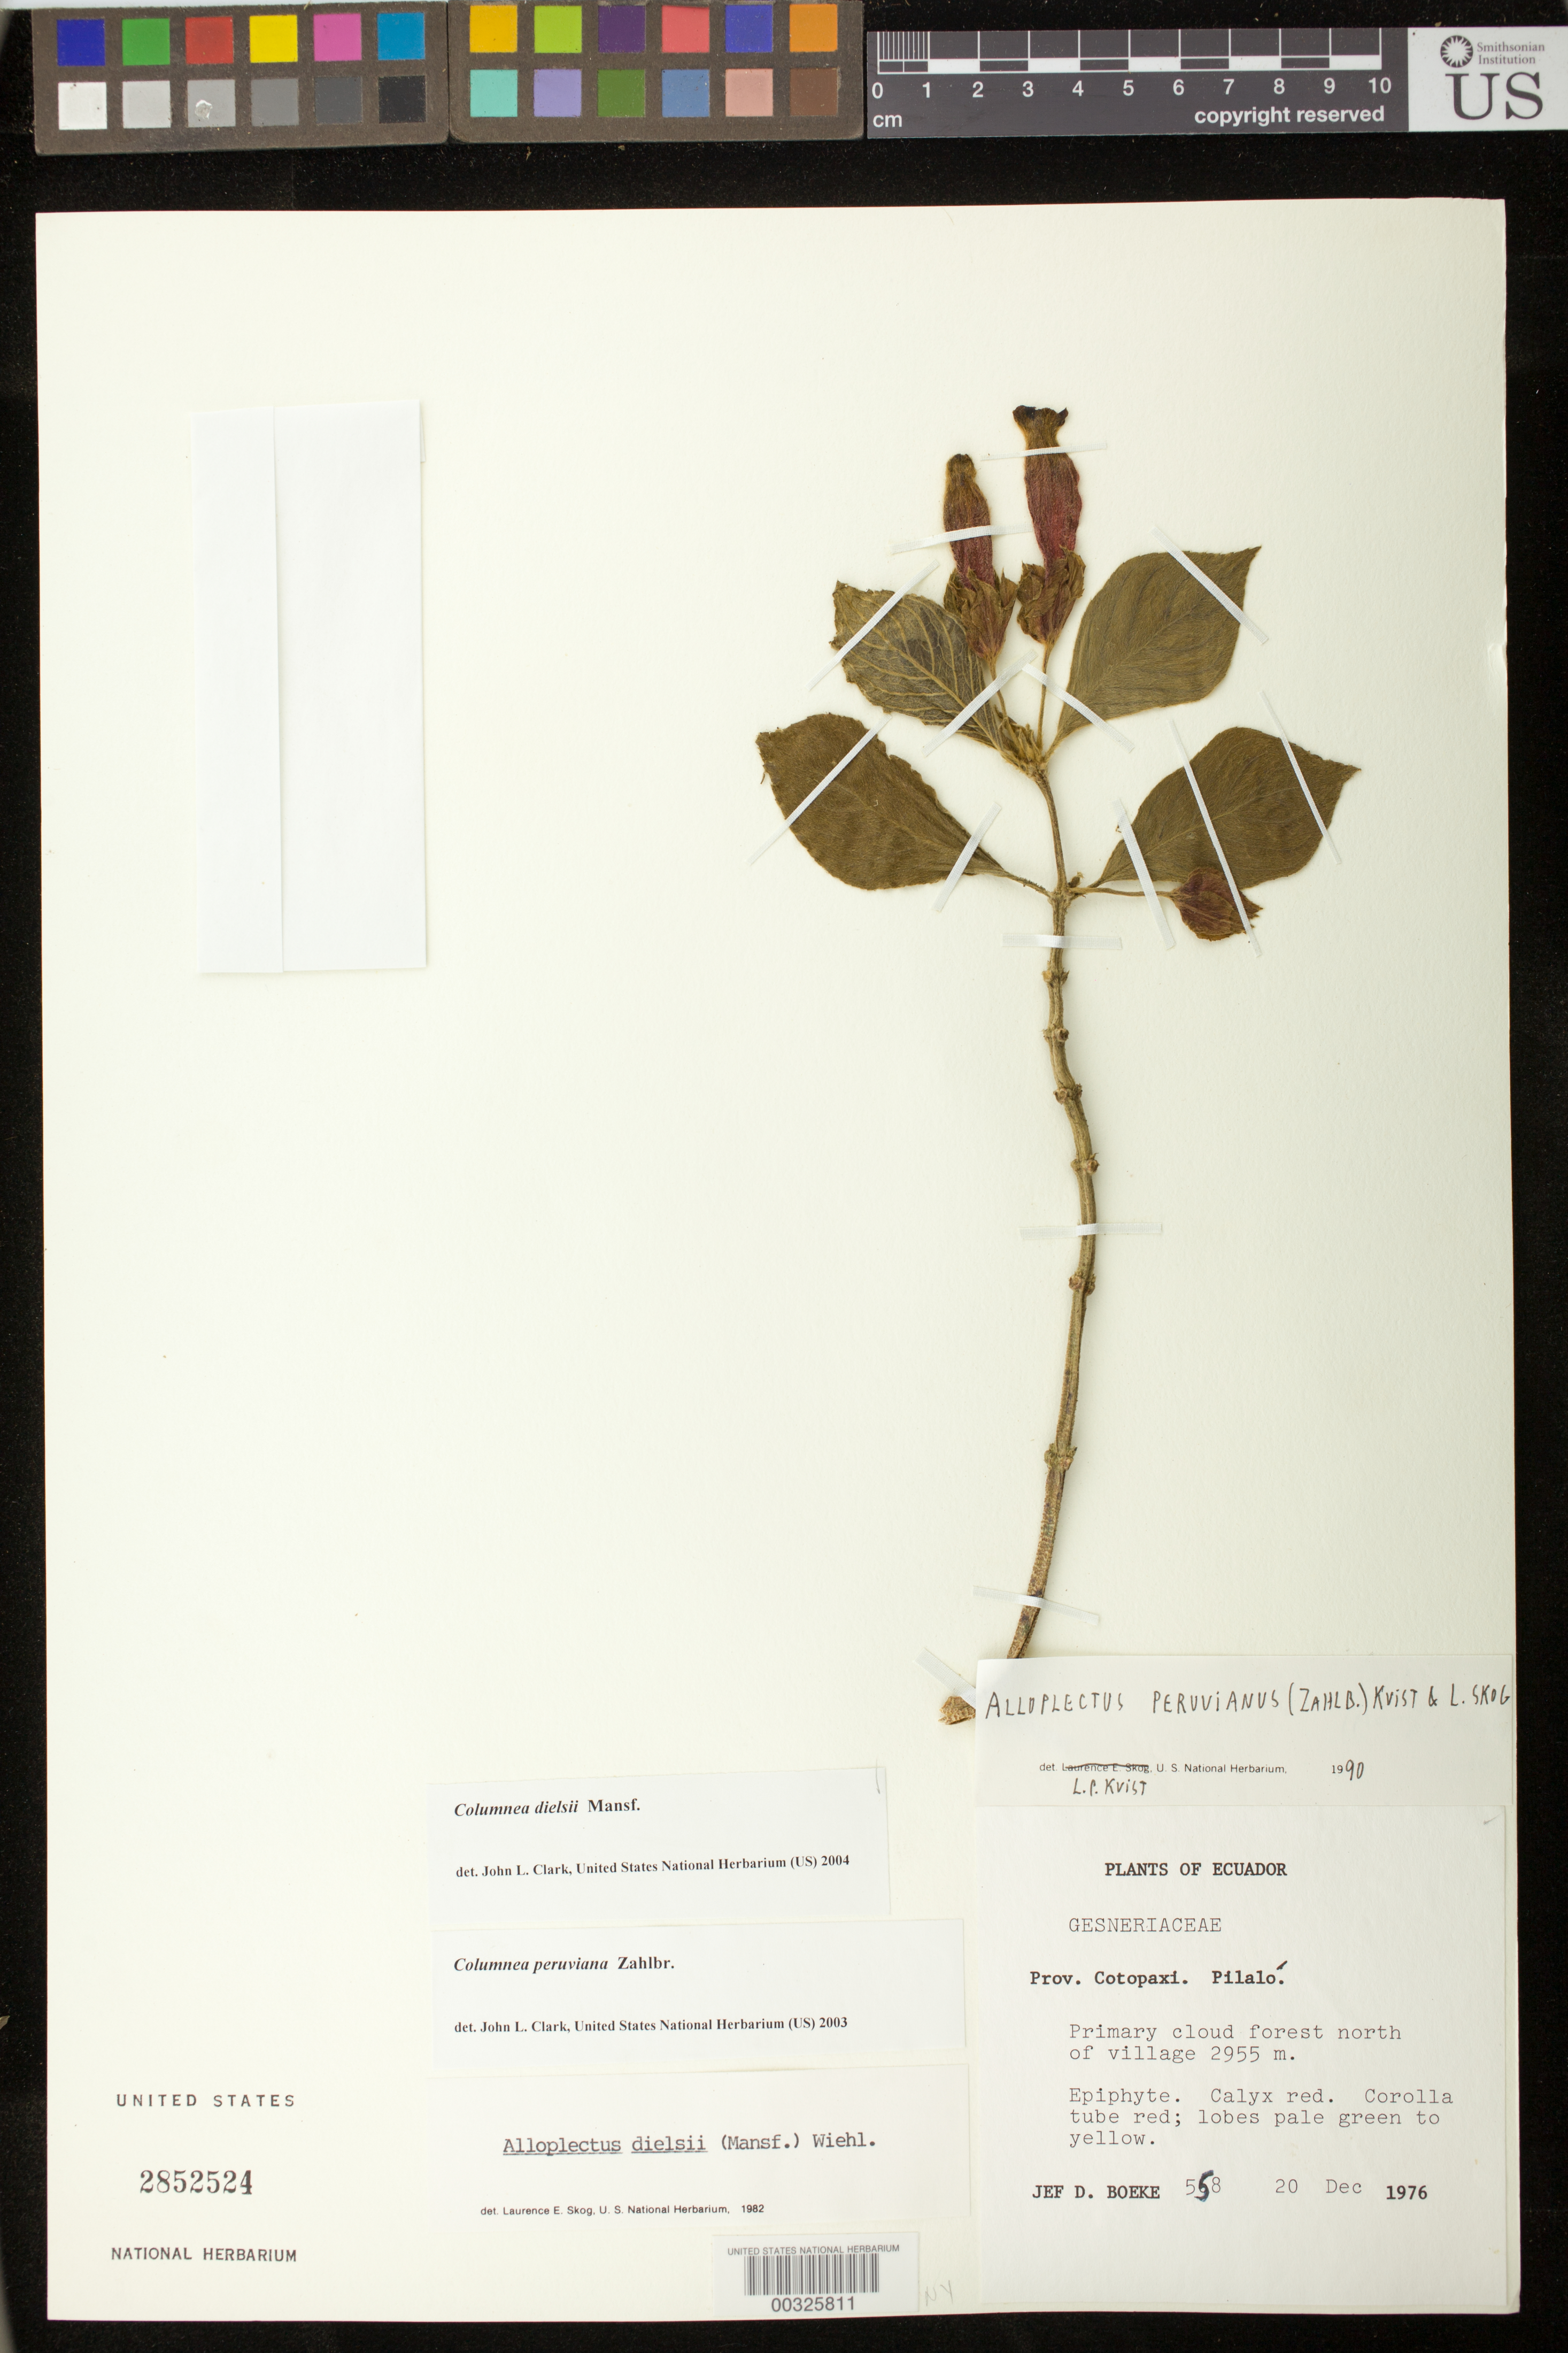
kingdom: Plantae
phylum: Tracheophyta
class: Magnoliopsida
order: Lamiales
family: Gesneriaceae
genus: Columnea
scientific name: Columnea dielsii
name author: Mansf.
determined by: Clark, J. L., (SEL), The Marie Selby Botanical Garden (UNITED STATES)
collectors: J. D. Boeke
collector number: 558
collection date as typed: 20 Dec 1976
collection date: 1976-12-20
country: Ecuador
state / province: Cotopaxi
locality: Pilaló, N of village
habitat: Primary cloud forest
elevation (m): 2955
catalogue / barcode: US 2852524